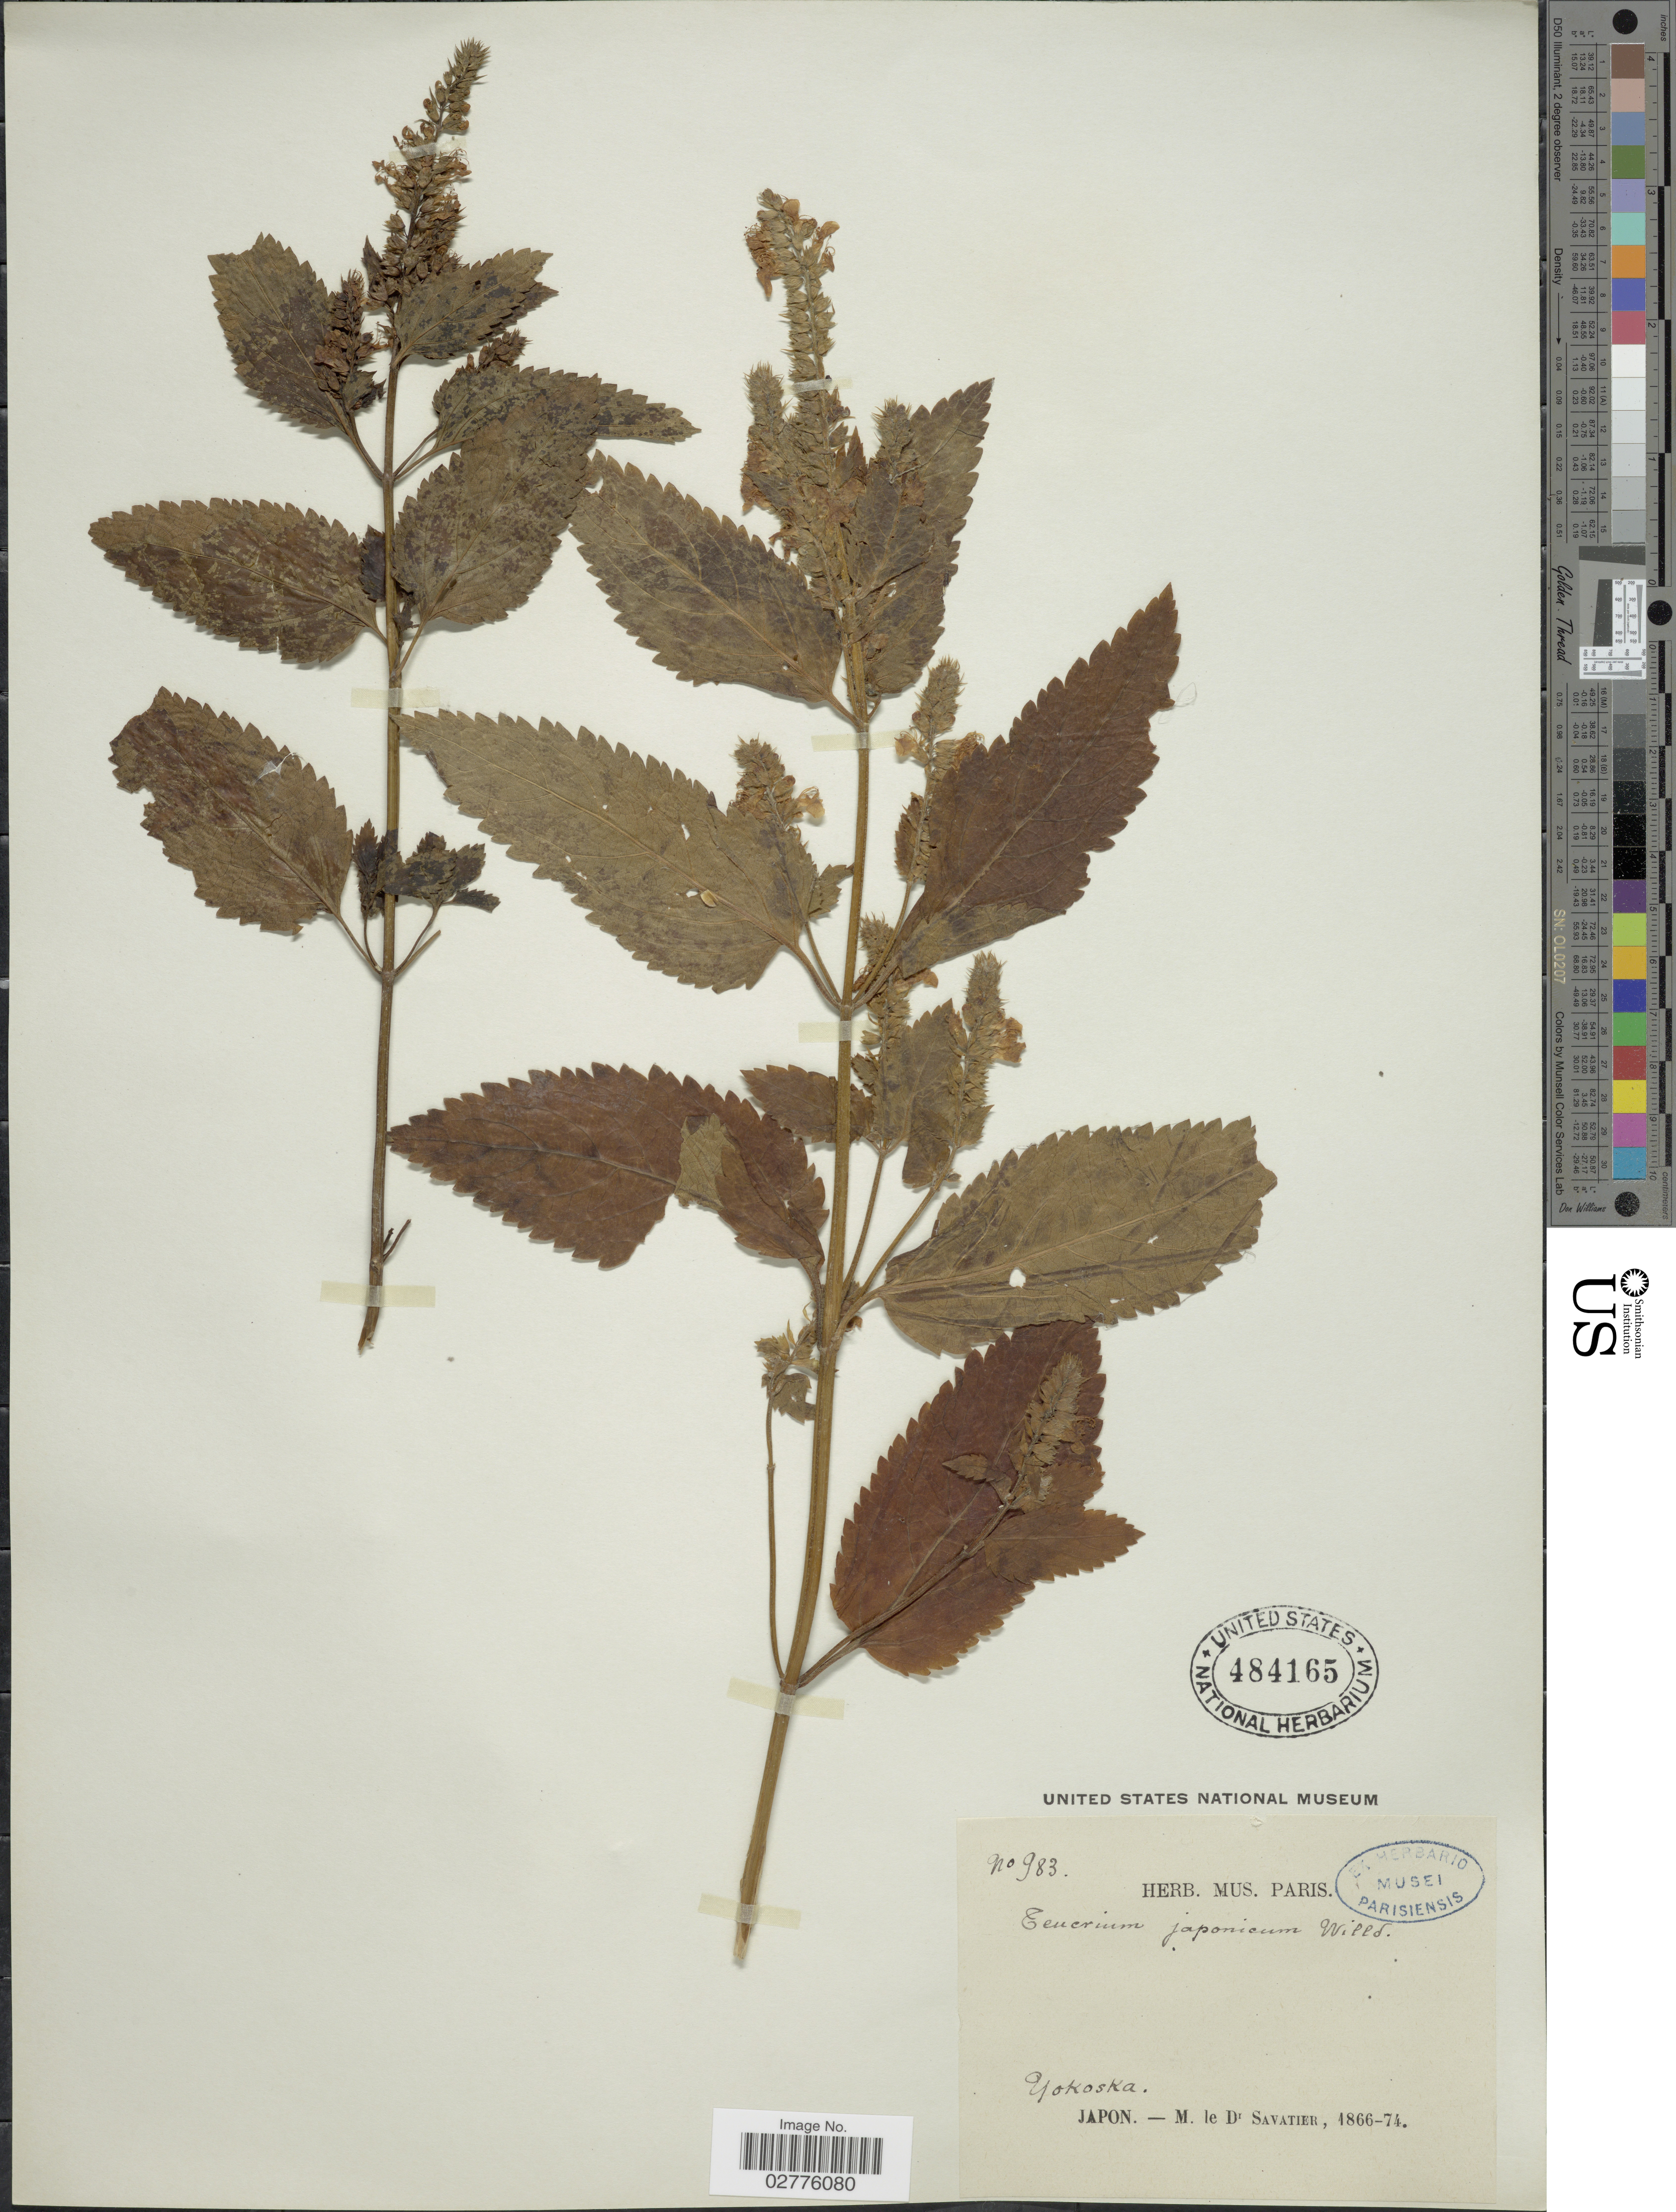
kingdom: Plantae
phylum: Tracheophyta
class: Magnoliopsida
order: Lamiales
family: Lamiaceae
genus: Teucrium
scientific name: Teucrium japonicum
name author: Houtt.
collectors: Savatier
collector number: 983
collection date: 1866/1874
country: Japan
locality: Yokoska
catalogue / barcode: US 484165